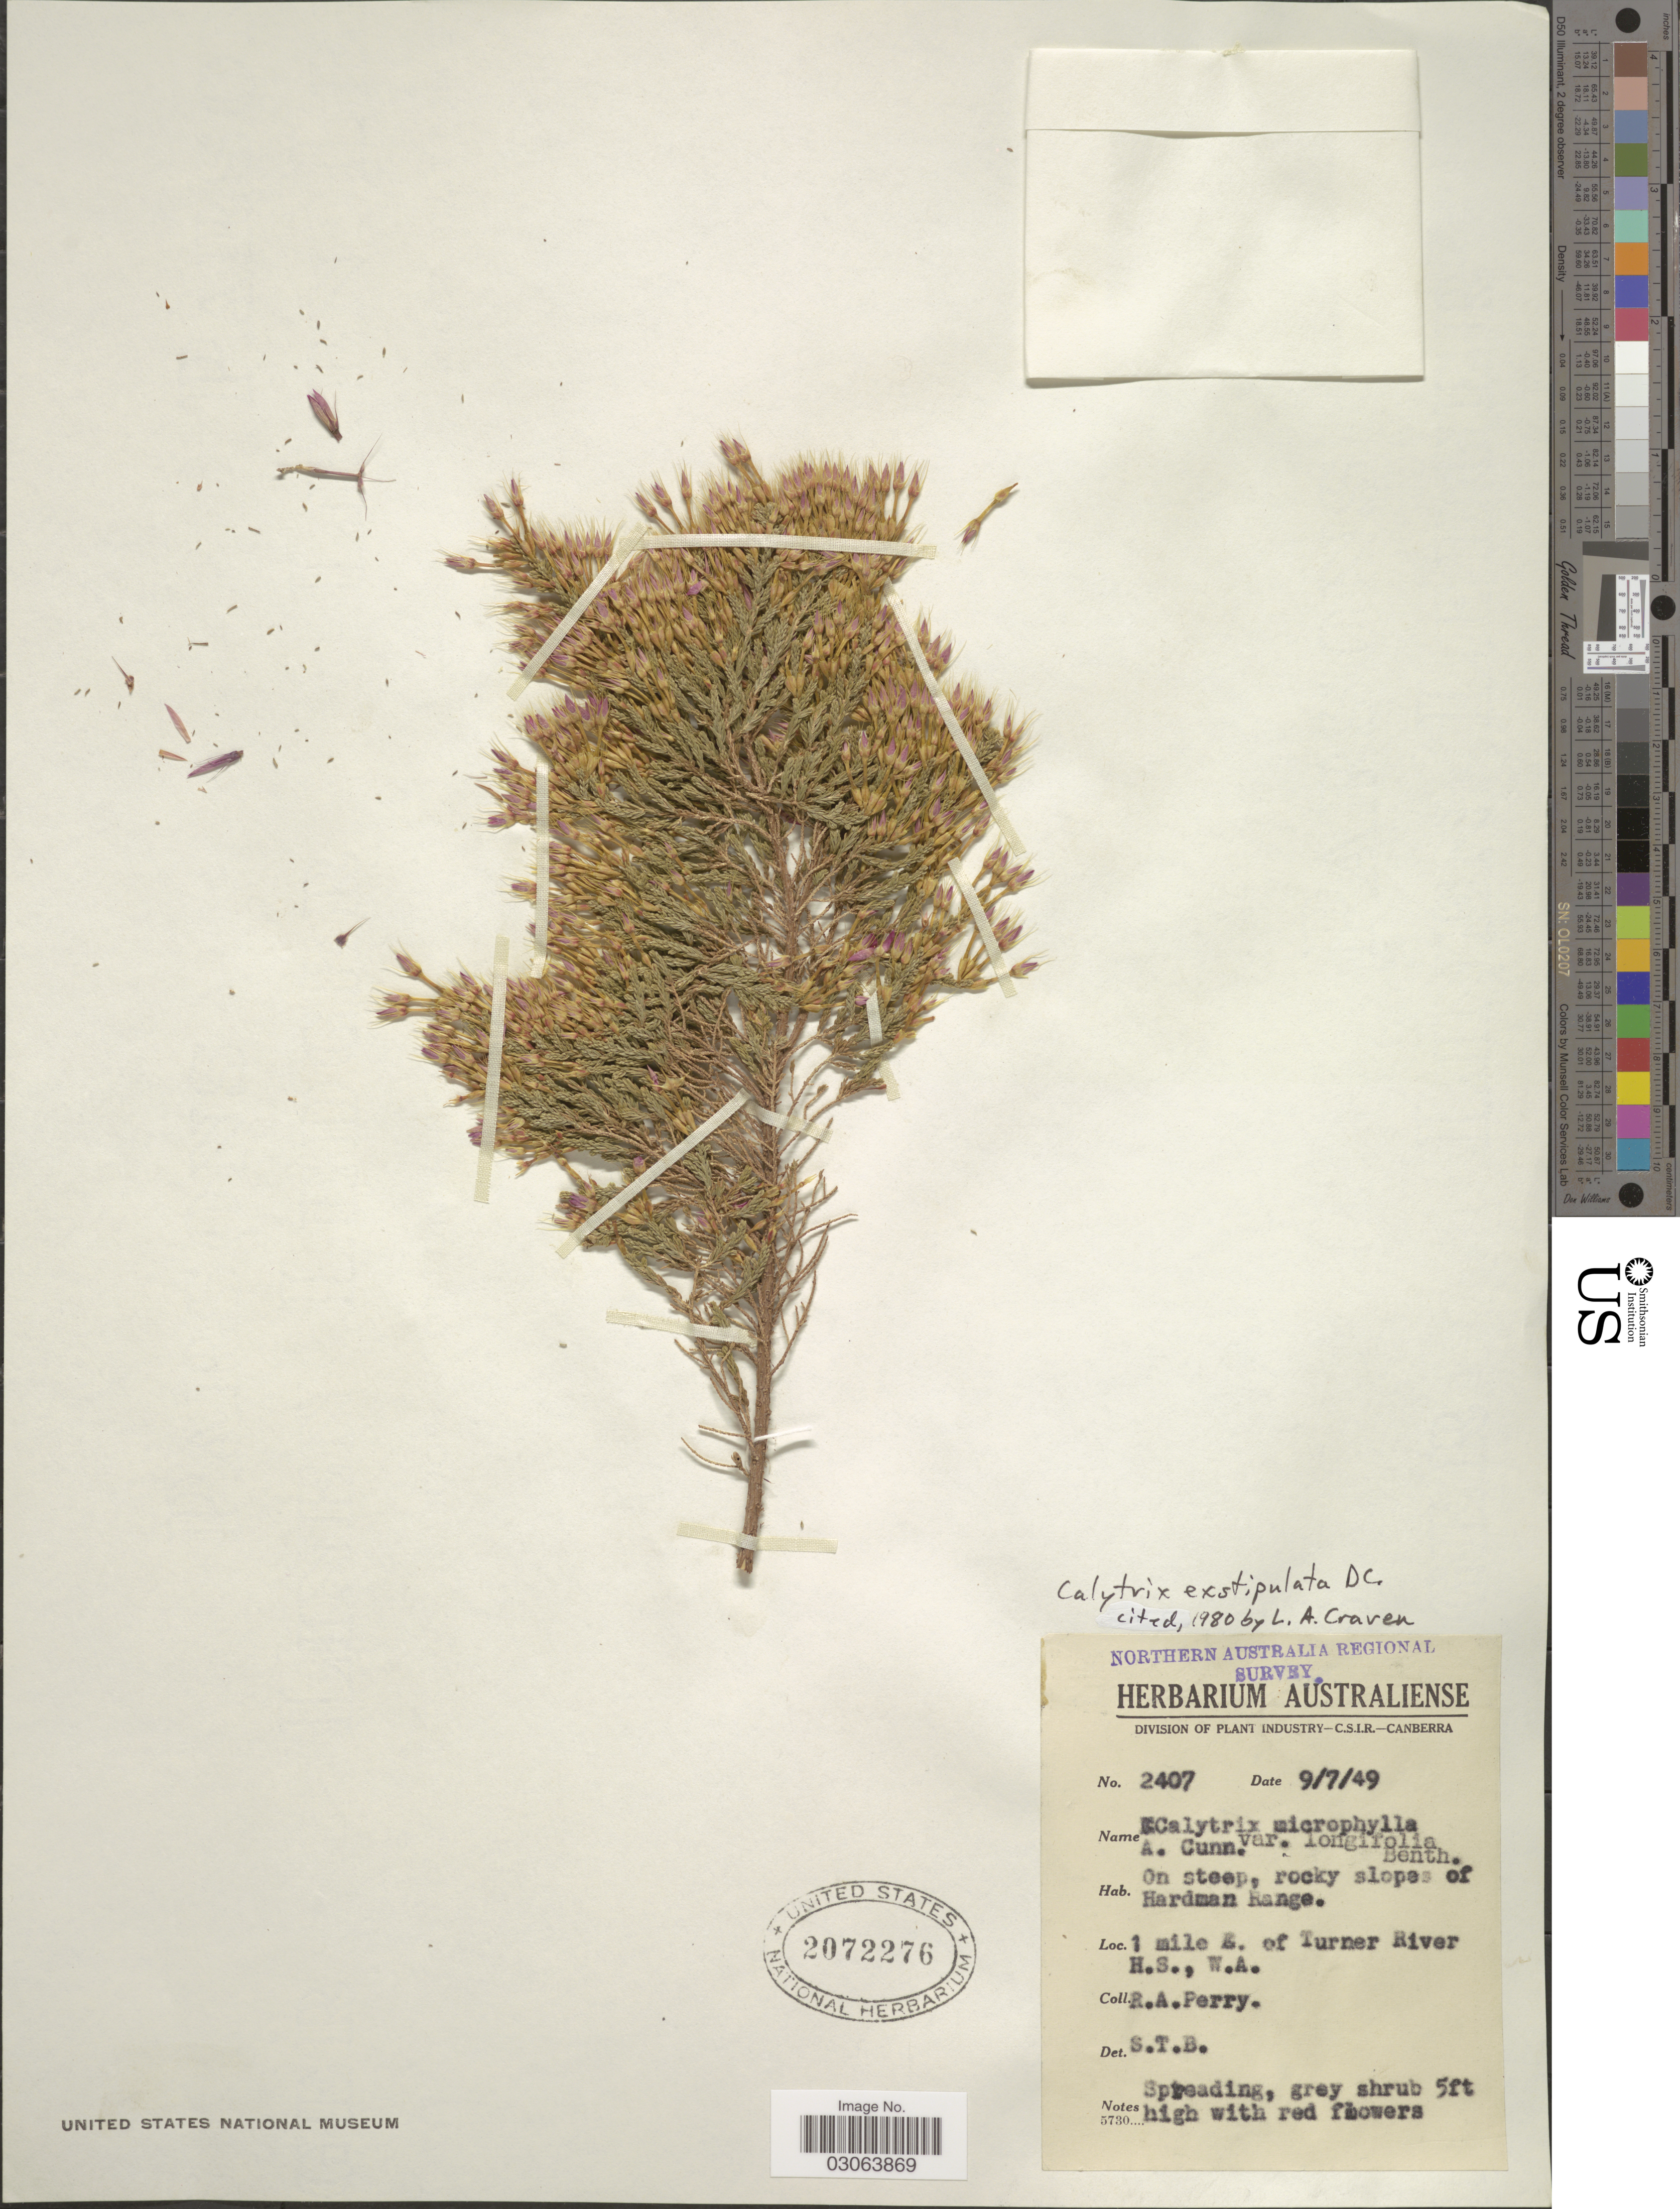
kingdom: Plantae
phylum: Tracheophyta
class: Magnoliopsida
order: Myrtales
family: Myrtaceae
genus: Calytrix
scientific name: Calytrix exstipulata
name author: D.C.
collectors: Perry, R. A.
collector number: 2407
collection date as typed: Transcribed d/m/y: 9/7/49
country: Australia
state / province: Western Australia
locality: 1 mile E. of Turner River H.S.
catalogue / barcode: US 2072276